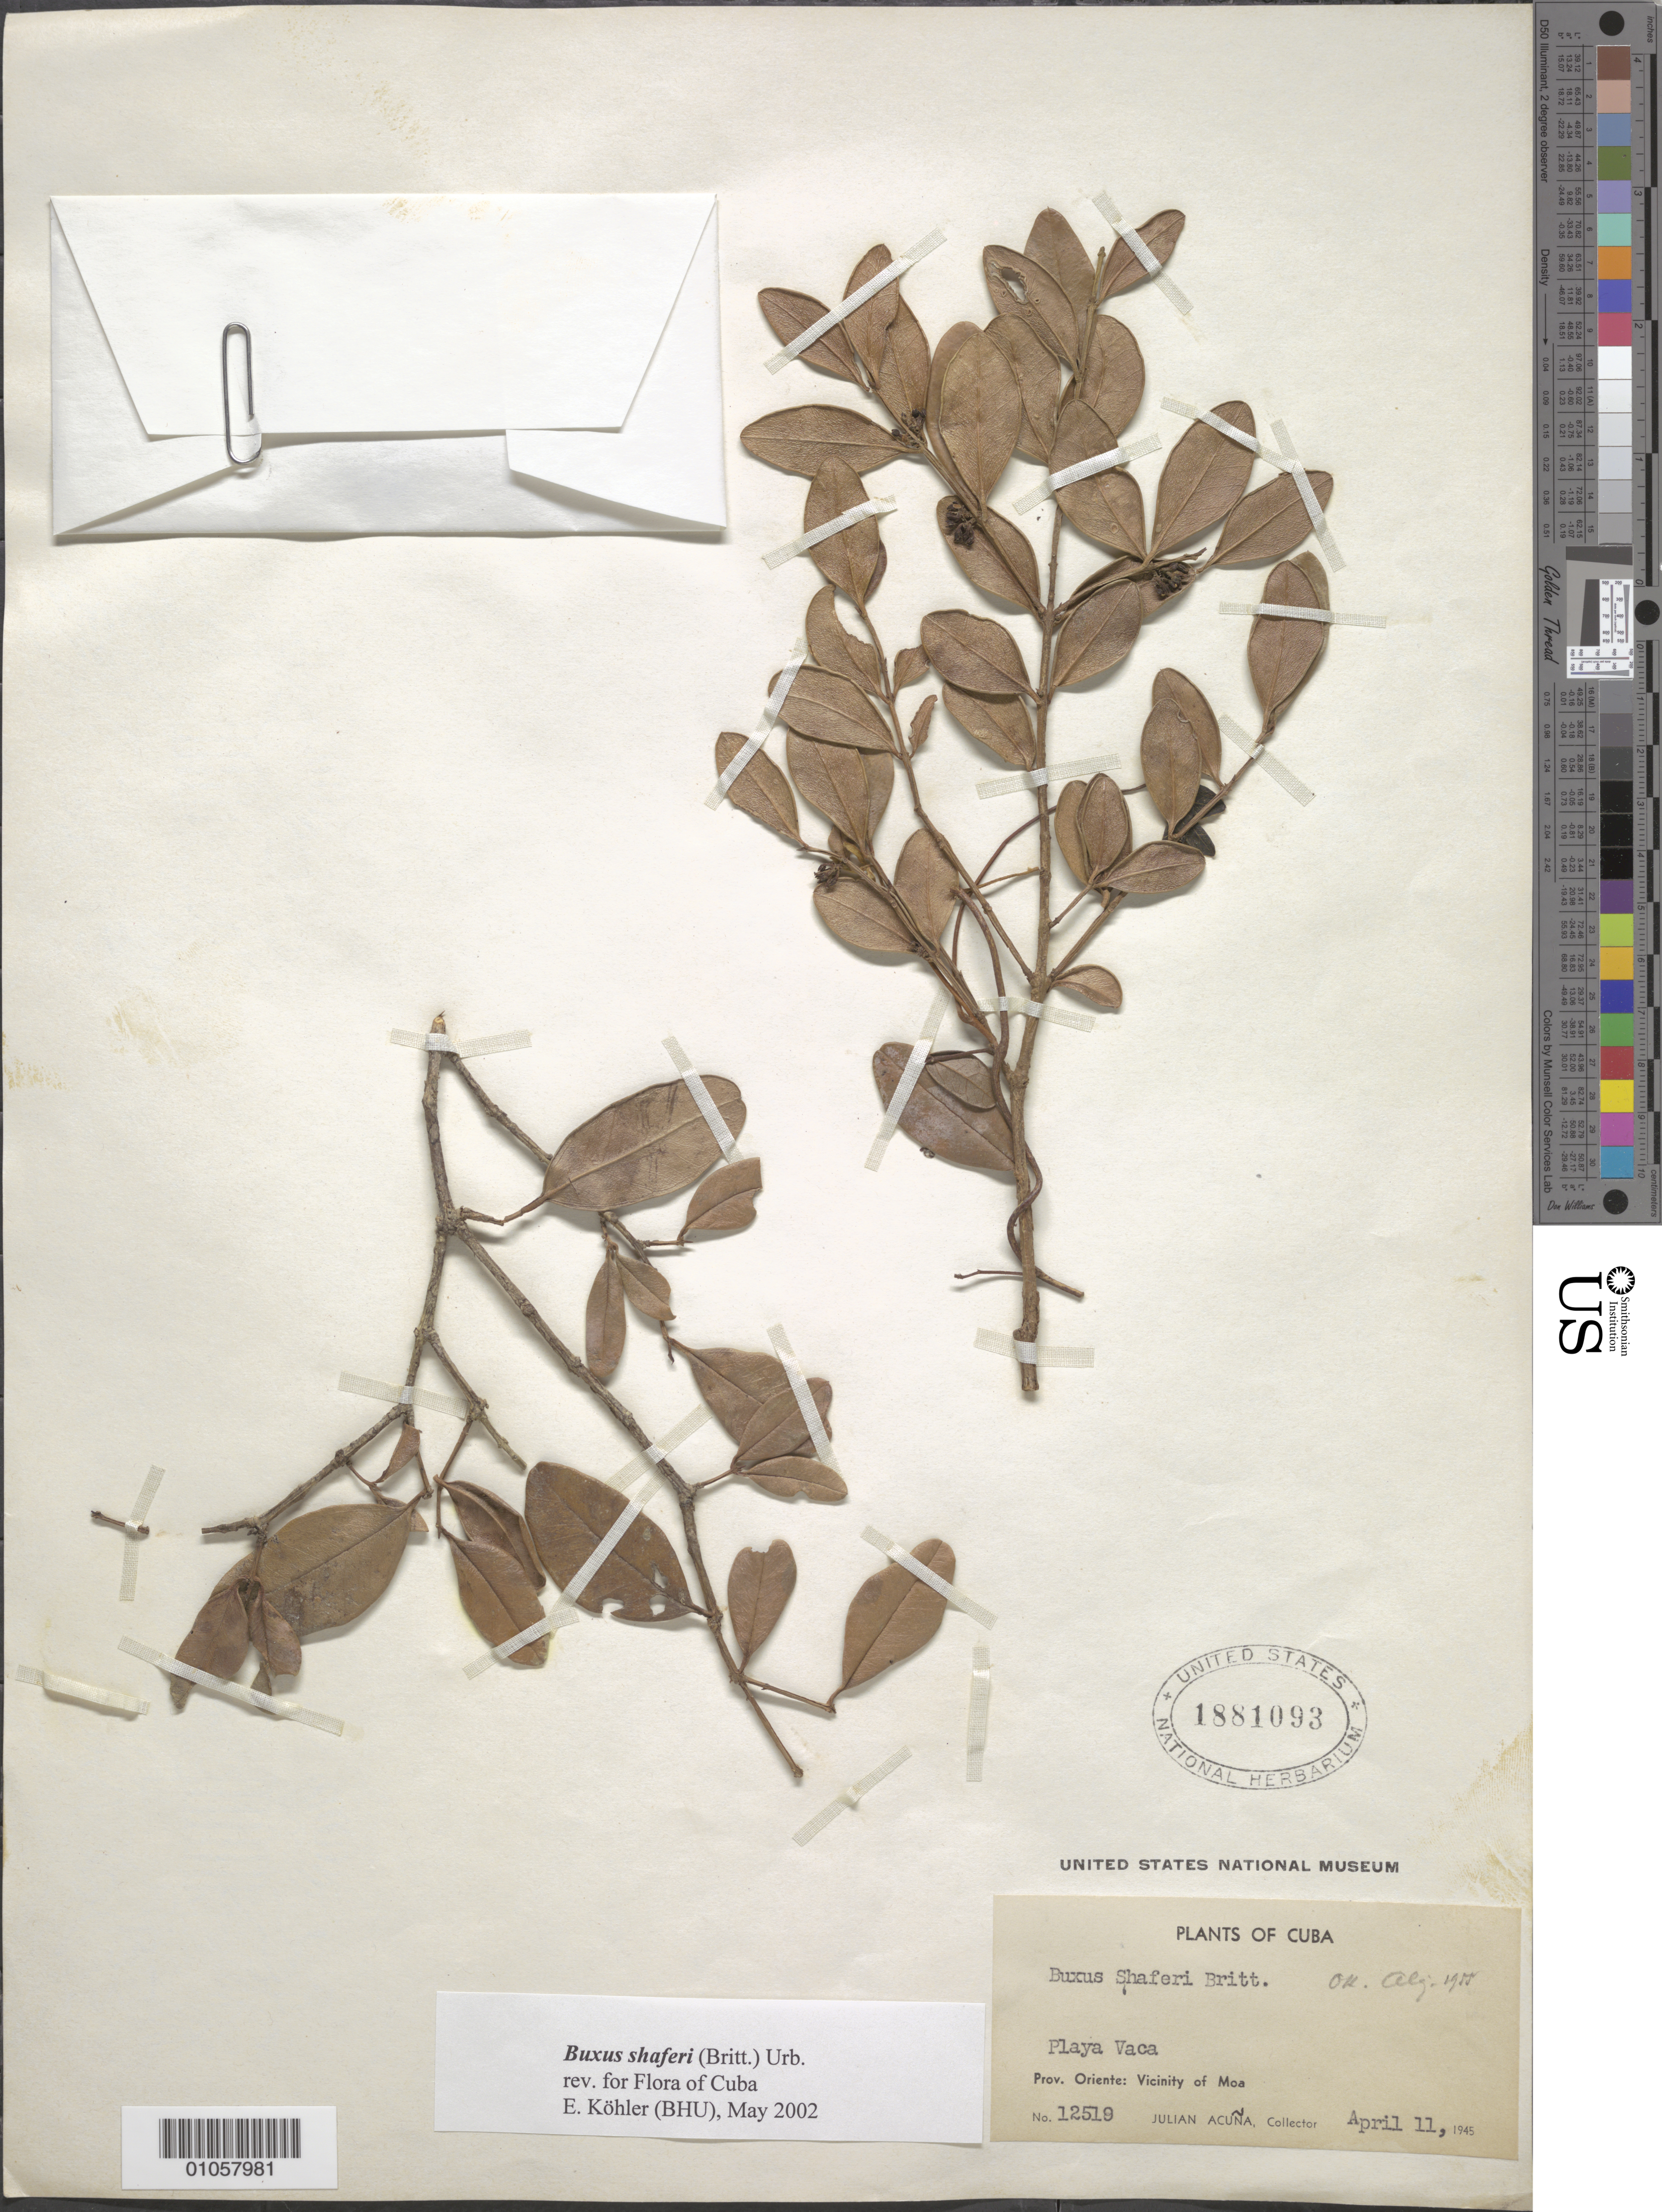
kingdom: Plantae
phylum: Tracheophyta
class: Magnoliopsida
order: Buxales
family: Buxaceae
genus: Buxus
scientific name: Buxus shaferi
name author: (Britton) Urb.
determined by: Kohler, E.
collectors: J. Acuña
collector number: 12519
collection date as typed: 11 Apr 1945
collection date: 1945-04-11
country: Cuba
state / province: Holguín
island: Cuba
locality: Moa vicinity, Playa Vaca [Oriente]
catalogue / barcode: US 1881093